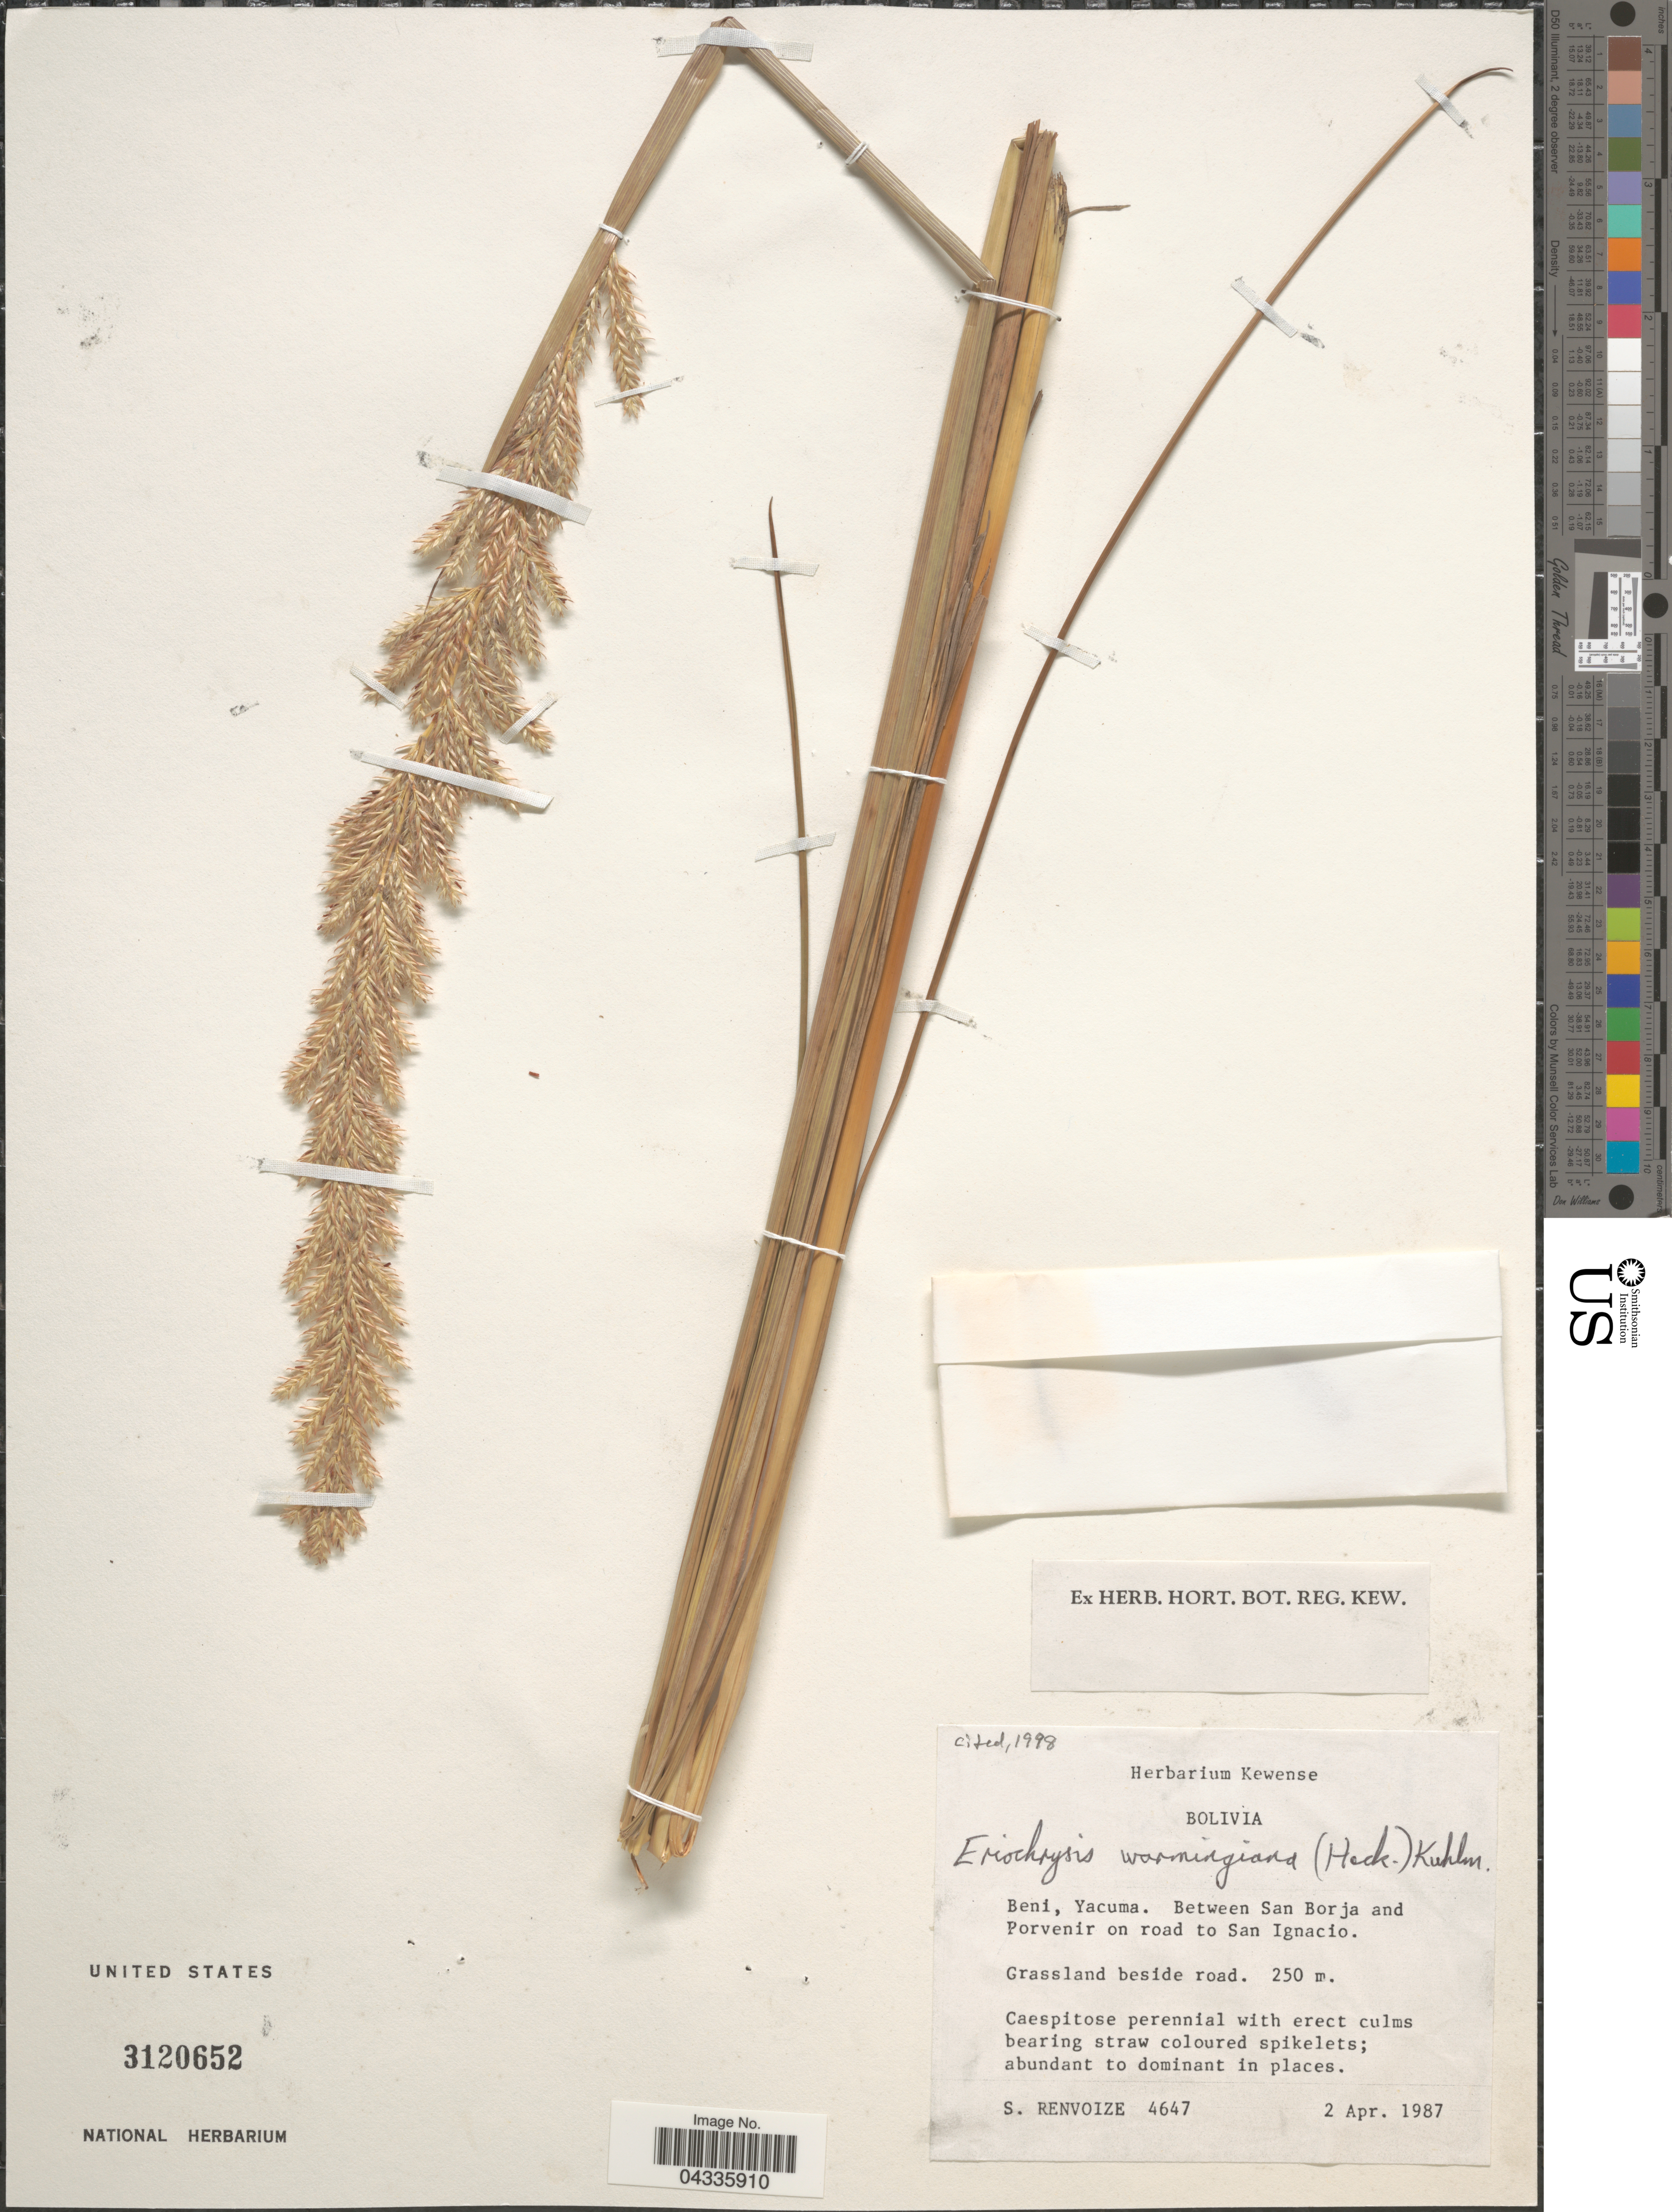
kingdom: Plantae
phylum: Tracheophyta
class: Liliopsida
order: Poales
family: Poaceae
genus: Eriochrysis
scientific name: Eriochrysis warmingiana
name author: (Hack.) Kuhlm.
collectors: S. A. Renvoize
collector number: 4647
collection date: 1987-04-02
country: Bolivia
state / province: Beni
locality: Yacuma. Between San Borja and Porvenir on road to San Ignacio. Grassland beside road.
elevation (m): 250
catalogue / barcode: US 3120652